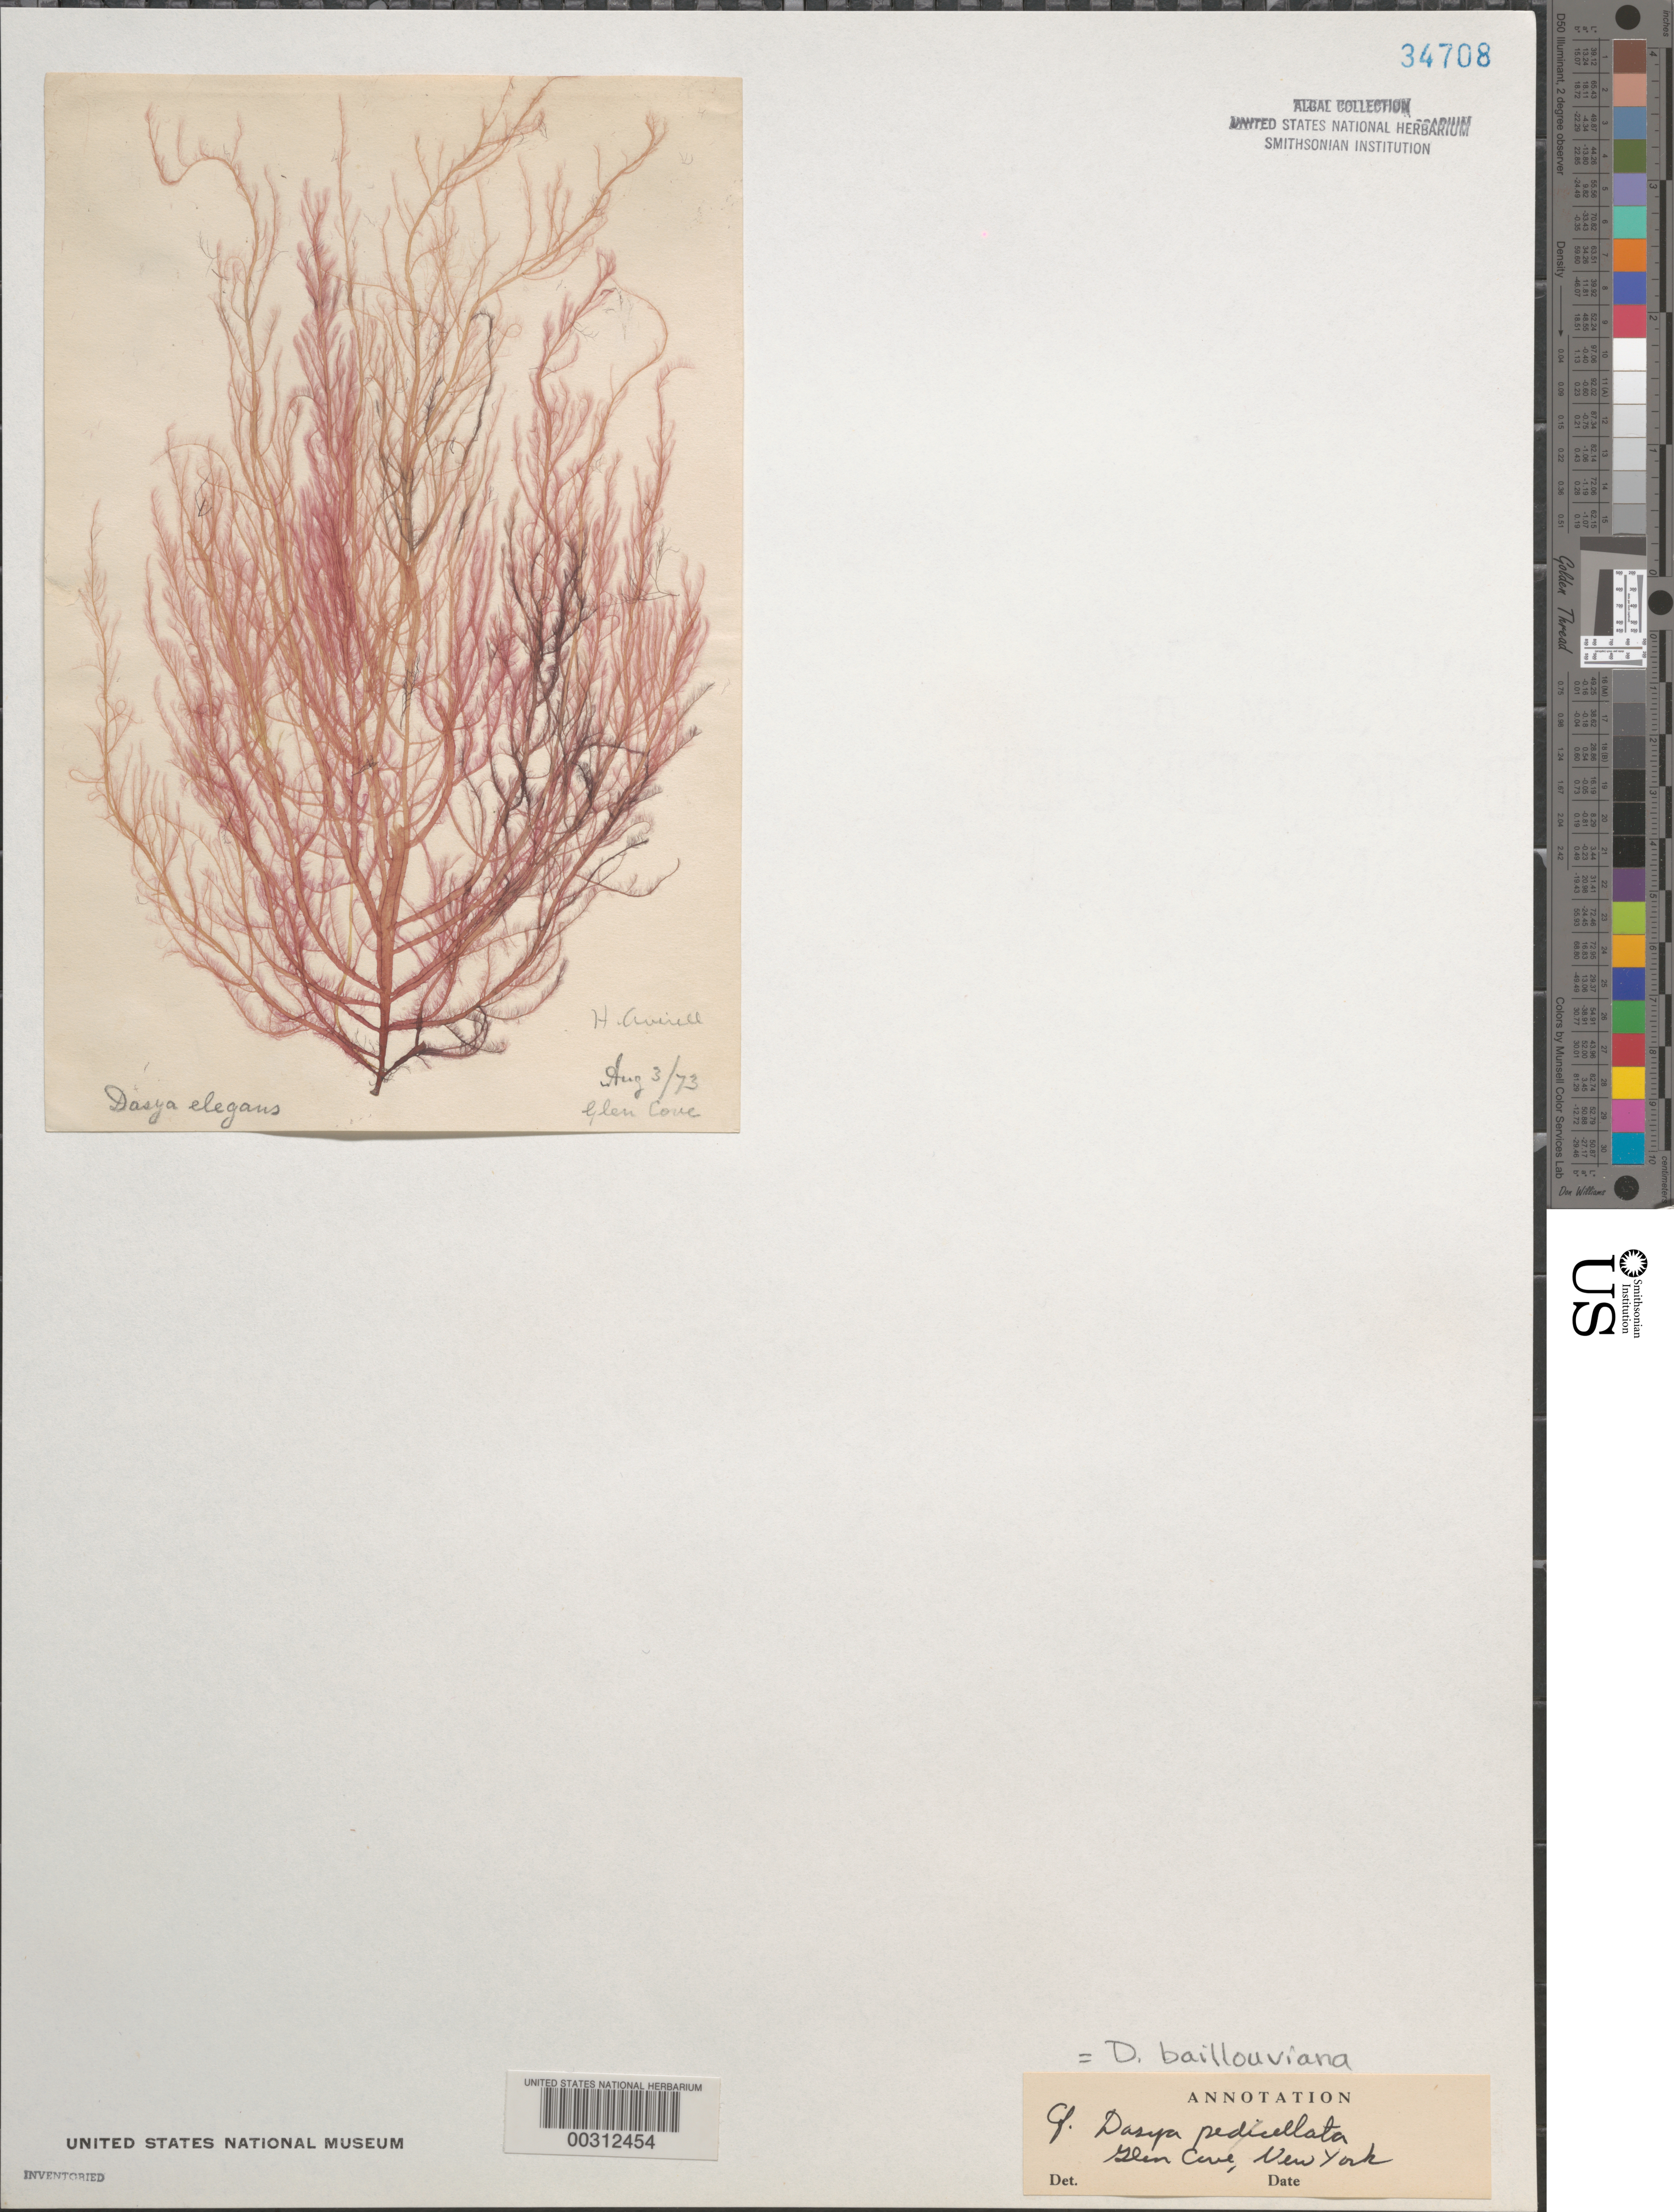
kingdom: Plantae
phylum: Rhodophyta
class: Florideophyceae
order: Ceramiales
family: Dasyaceae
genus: Dasya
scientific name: Dasya baillouviana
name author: (S.G. Gmel.) Mont.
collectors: H. Averill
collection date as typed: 03 Aug 1873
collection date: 1873-08-03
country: United States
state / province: New York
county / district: Nassau County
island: Long Island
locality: Glen Cove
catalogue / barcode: US 34708